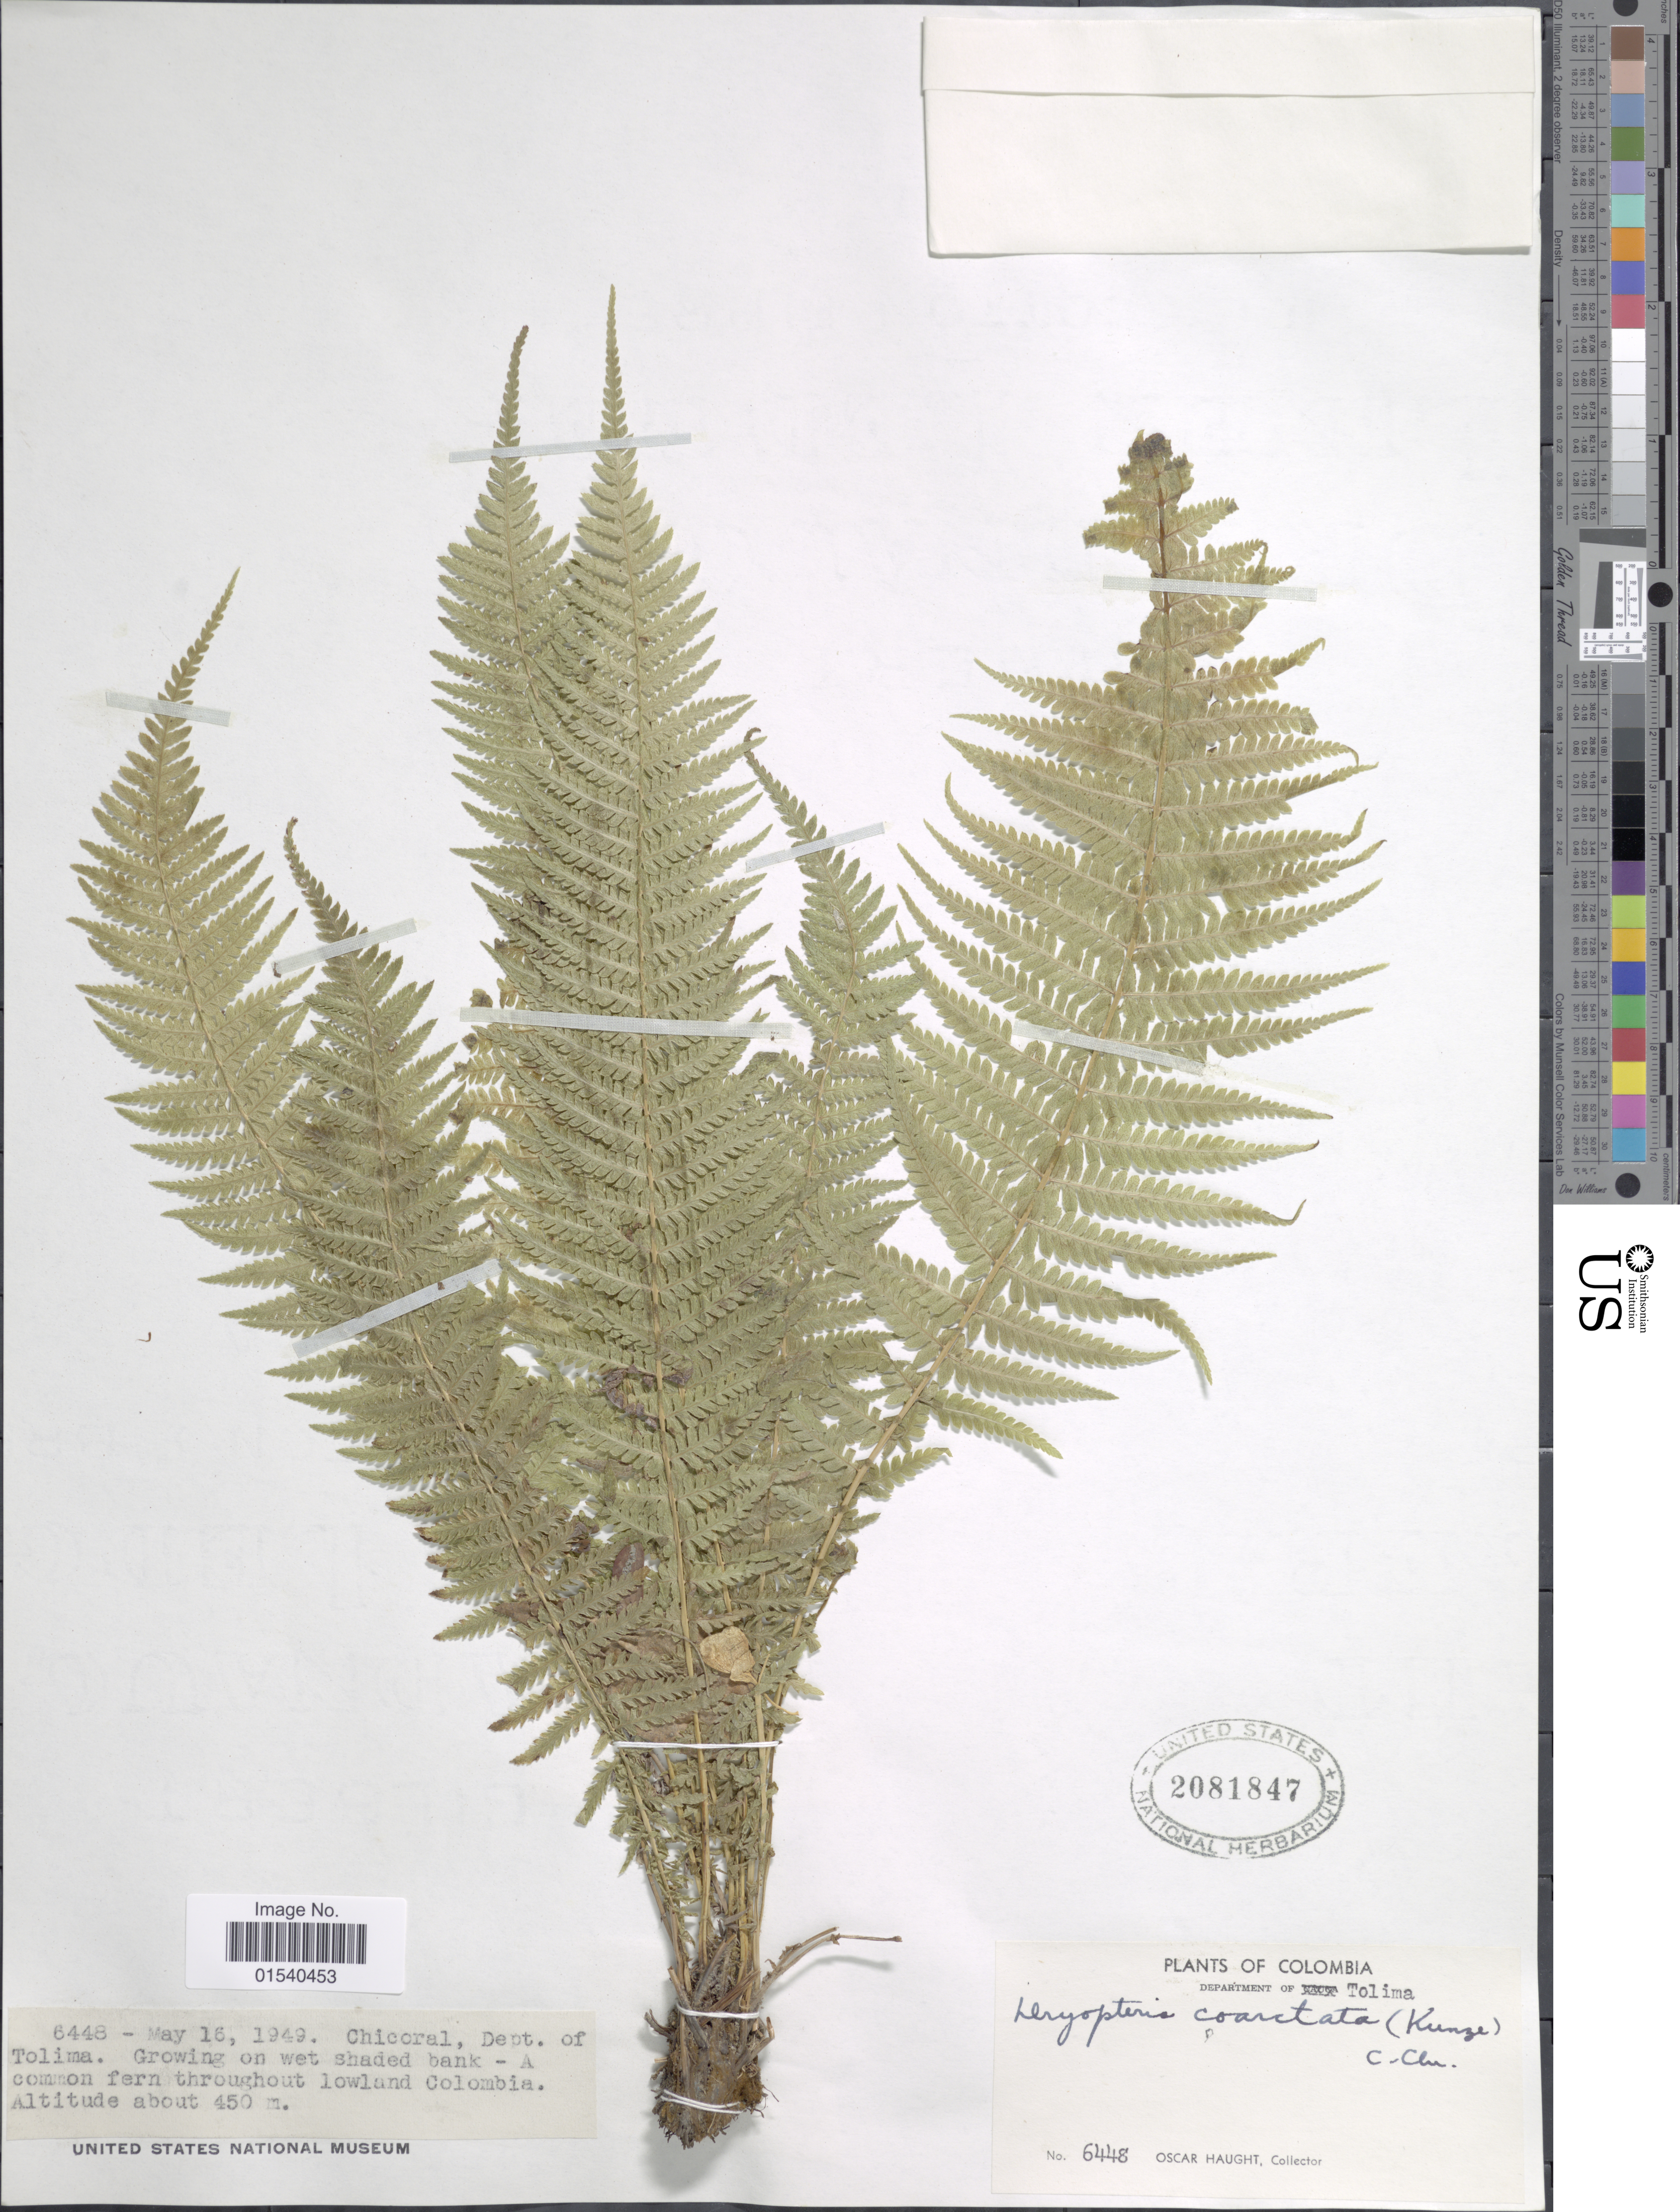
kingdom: Plantae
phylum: Tracheophyta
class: Polypodiopsida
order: Polypodiales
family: Thelypteridaceae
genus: Amauropelta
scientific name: Amauropelta opposita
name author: (Vahl) Pic. Serm.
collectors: O. L. Haught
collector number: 6448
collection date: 1949-05-16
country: Colombia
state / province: Tolima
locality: Chicoral, Dept of Tolima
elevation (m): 450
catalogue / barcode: US 2081847